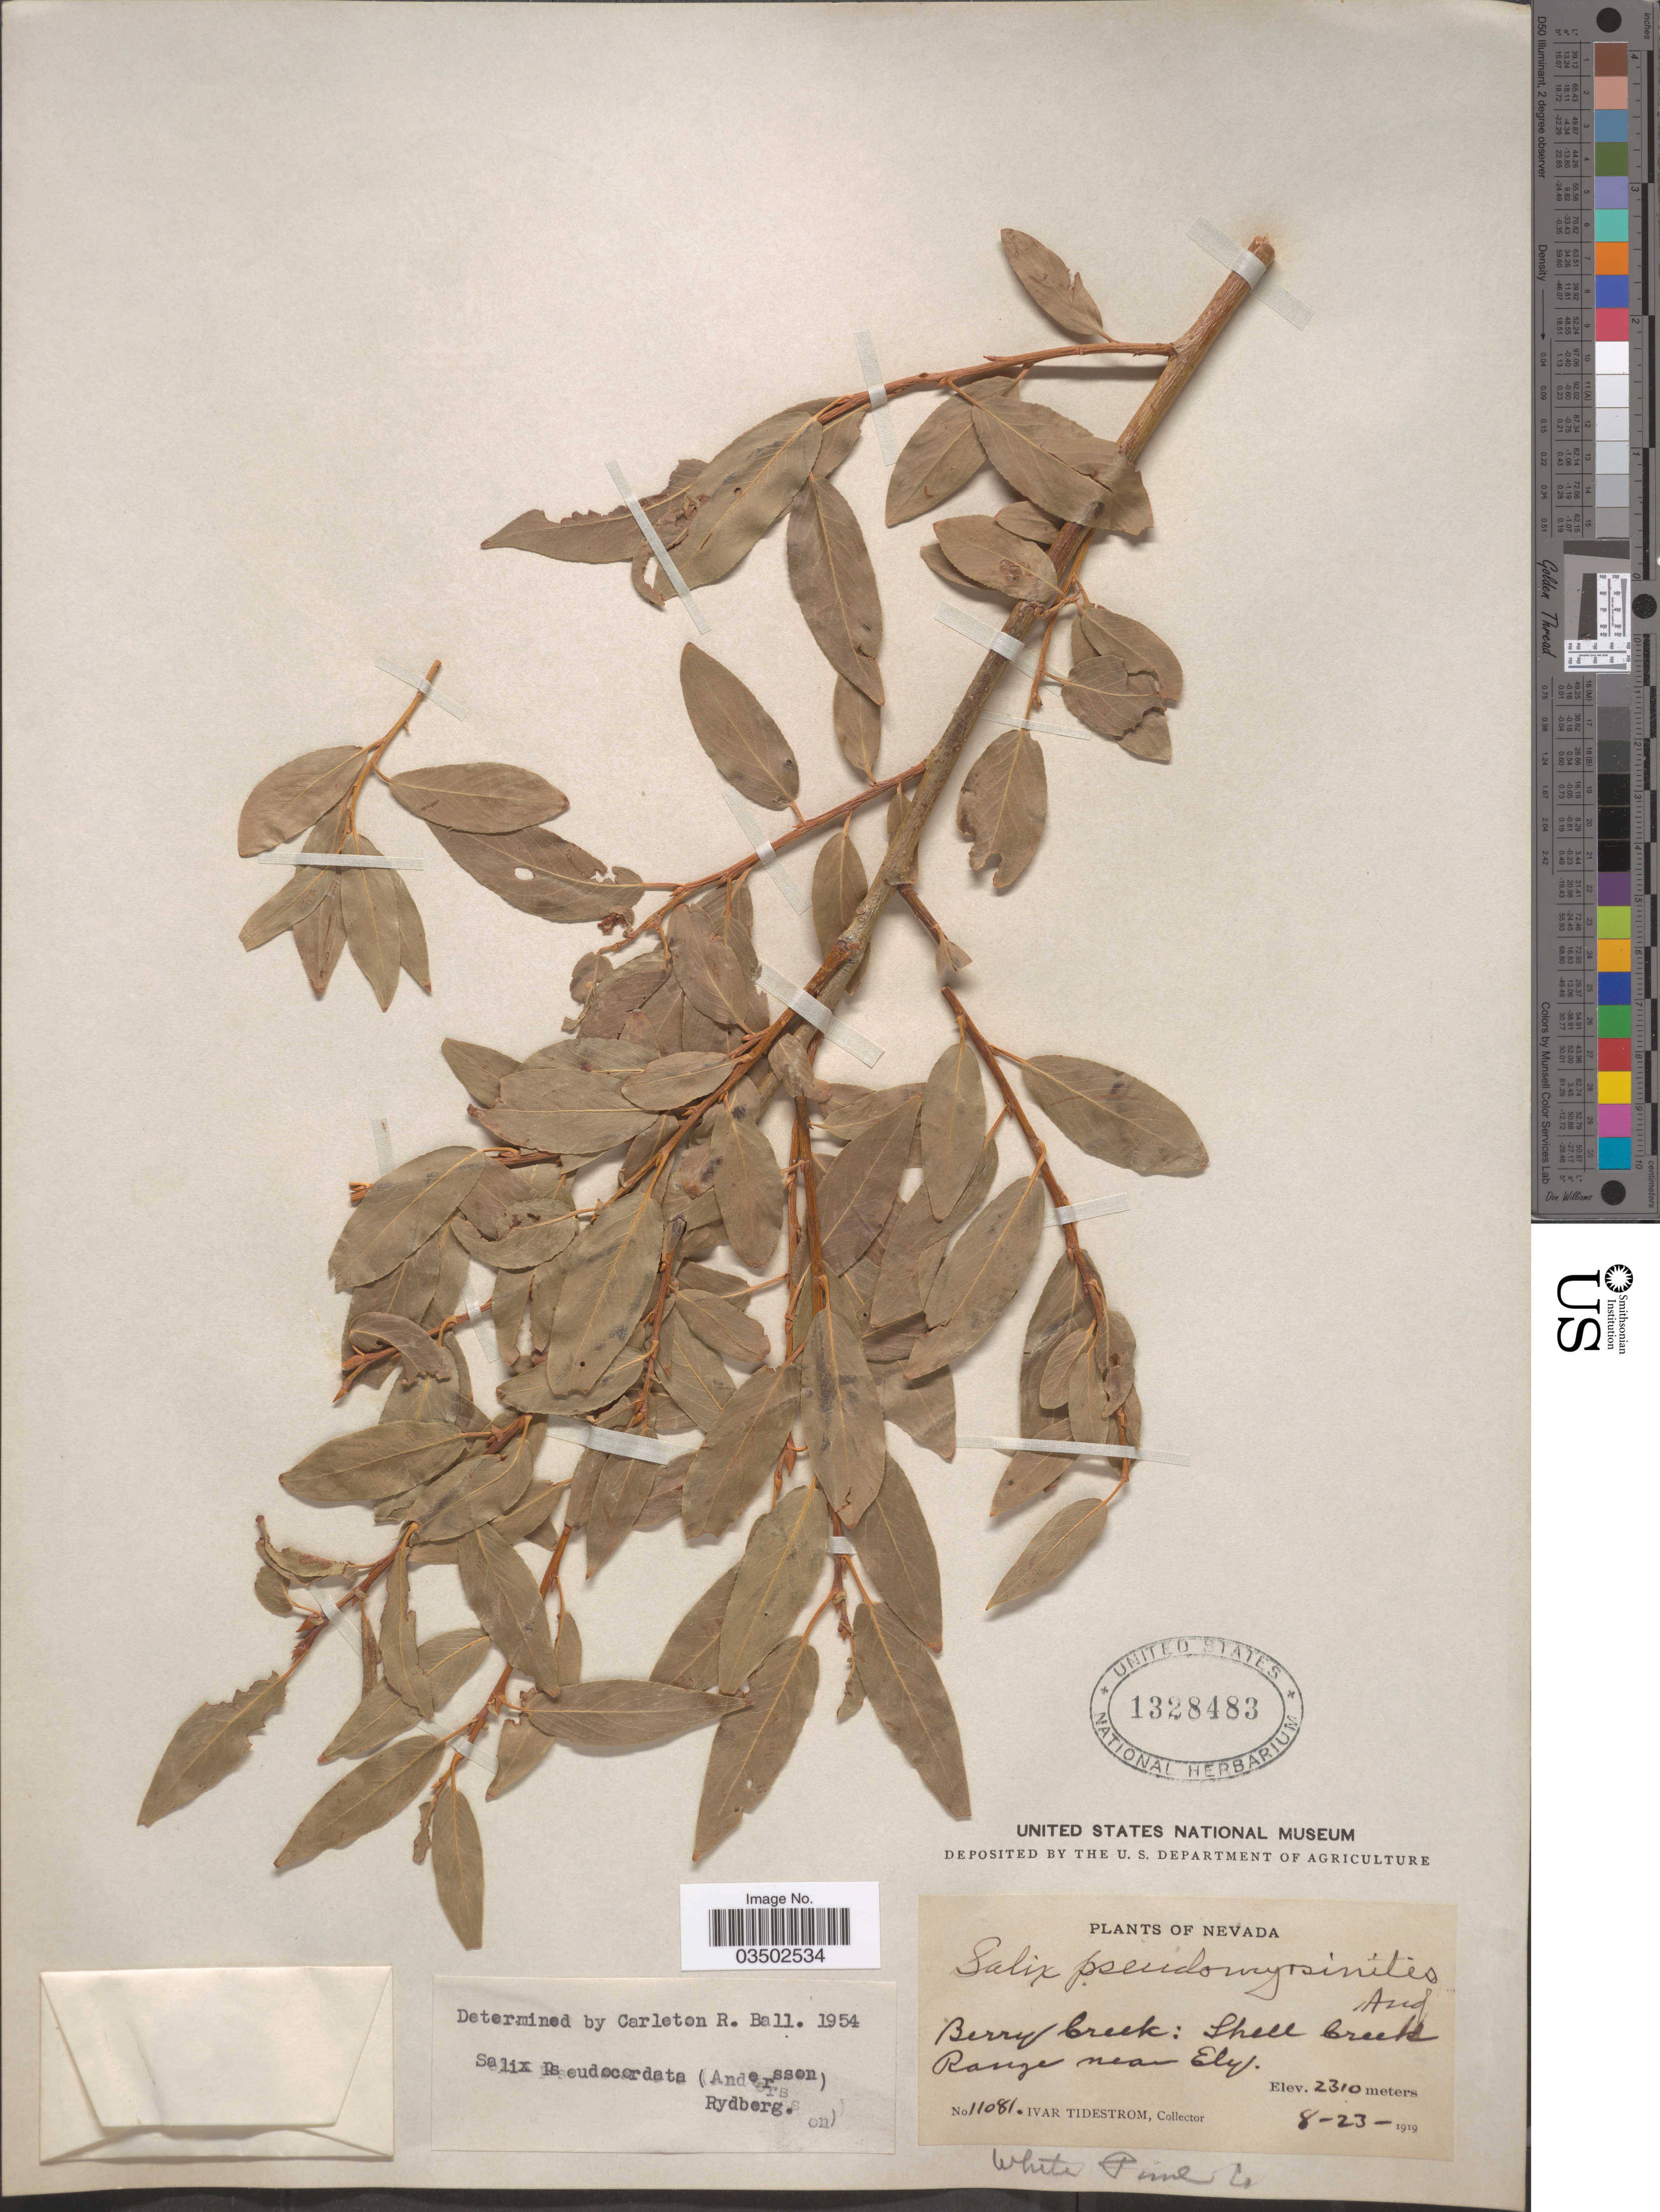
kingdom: Plantae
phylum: Tracheophyta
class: Magnoliopsida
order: Malpighiales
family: Salicaceae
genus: Salix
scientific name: Salix pseudocordata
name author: (Andersson) Andersson ex Rydb.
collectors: I. F. Tidestrom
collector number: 11081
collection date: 1919-08-23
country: United States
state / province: Nevada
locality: Berry Creek: Shell Creek Range near Ely. White Pine Co.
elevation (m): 2310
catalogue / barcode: US 1328483